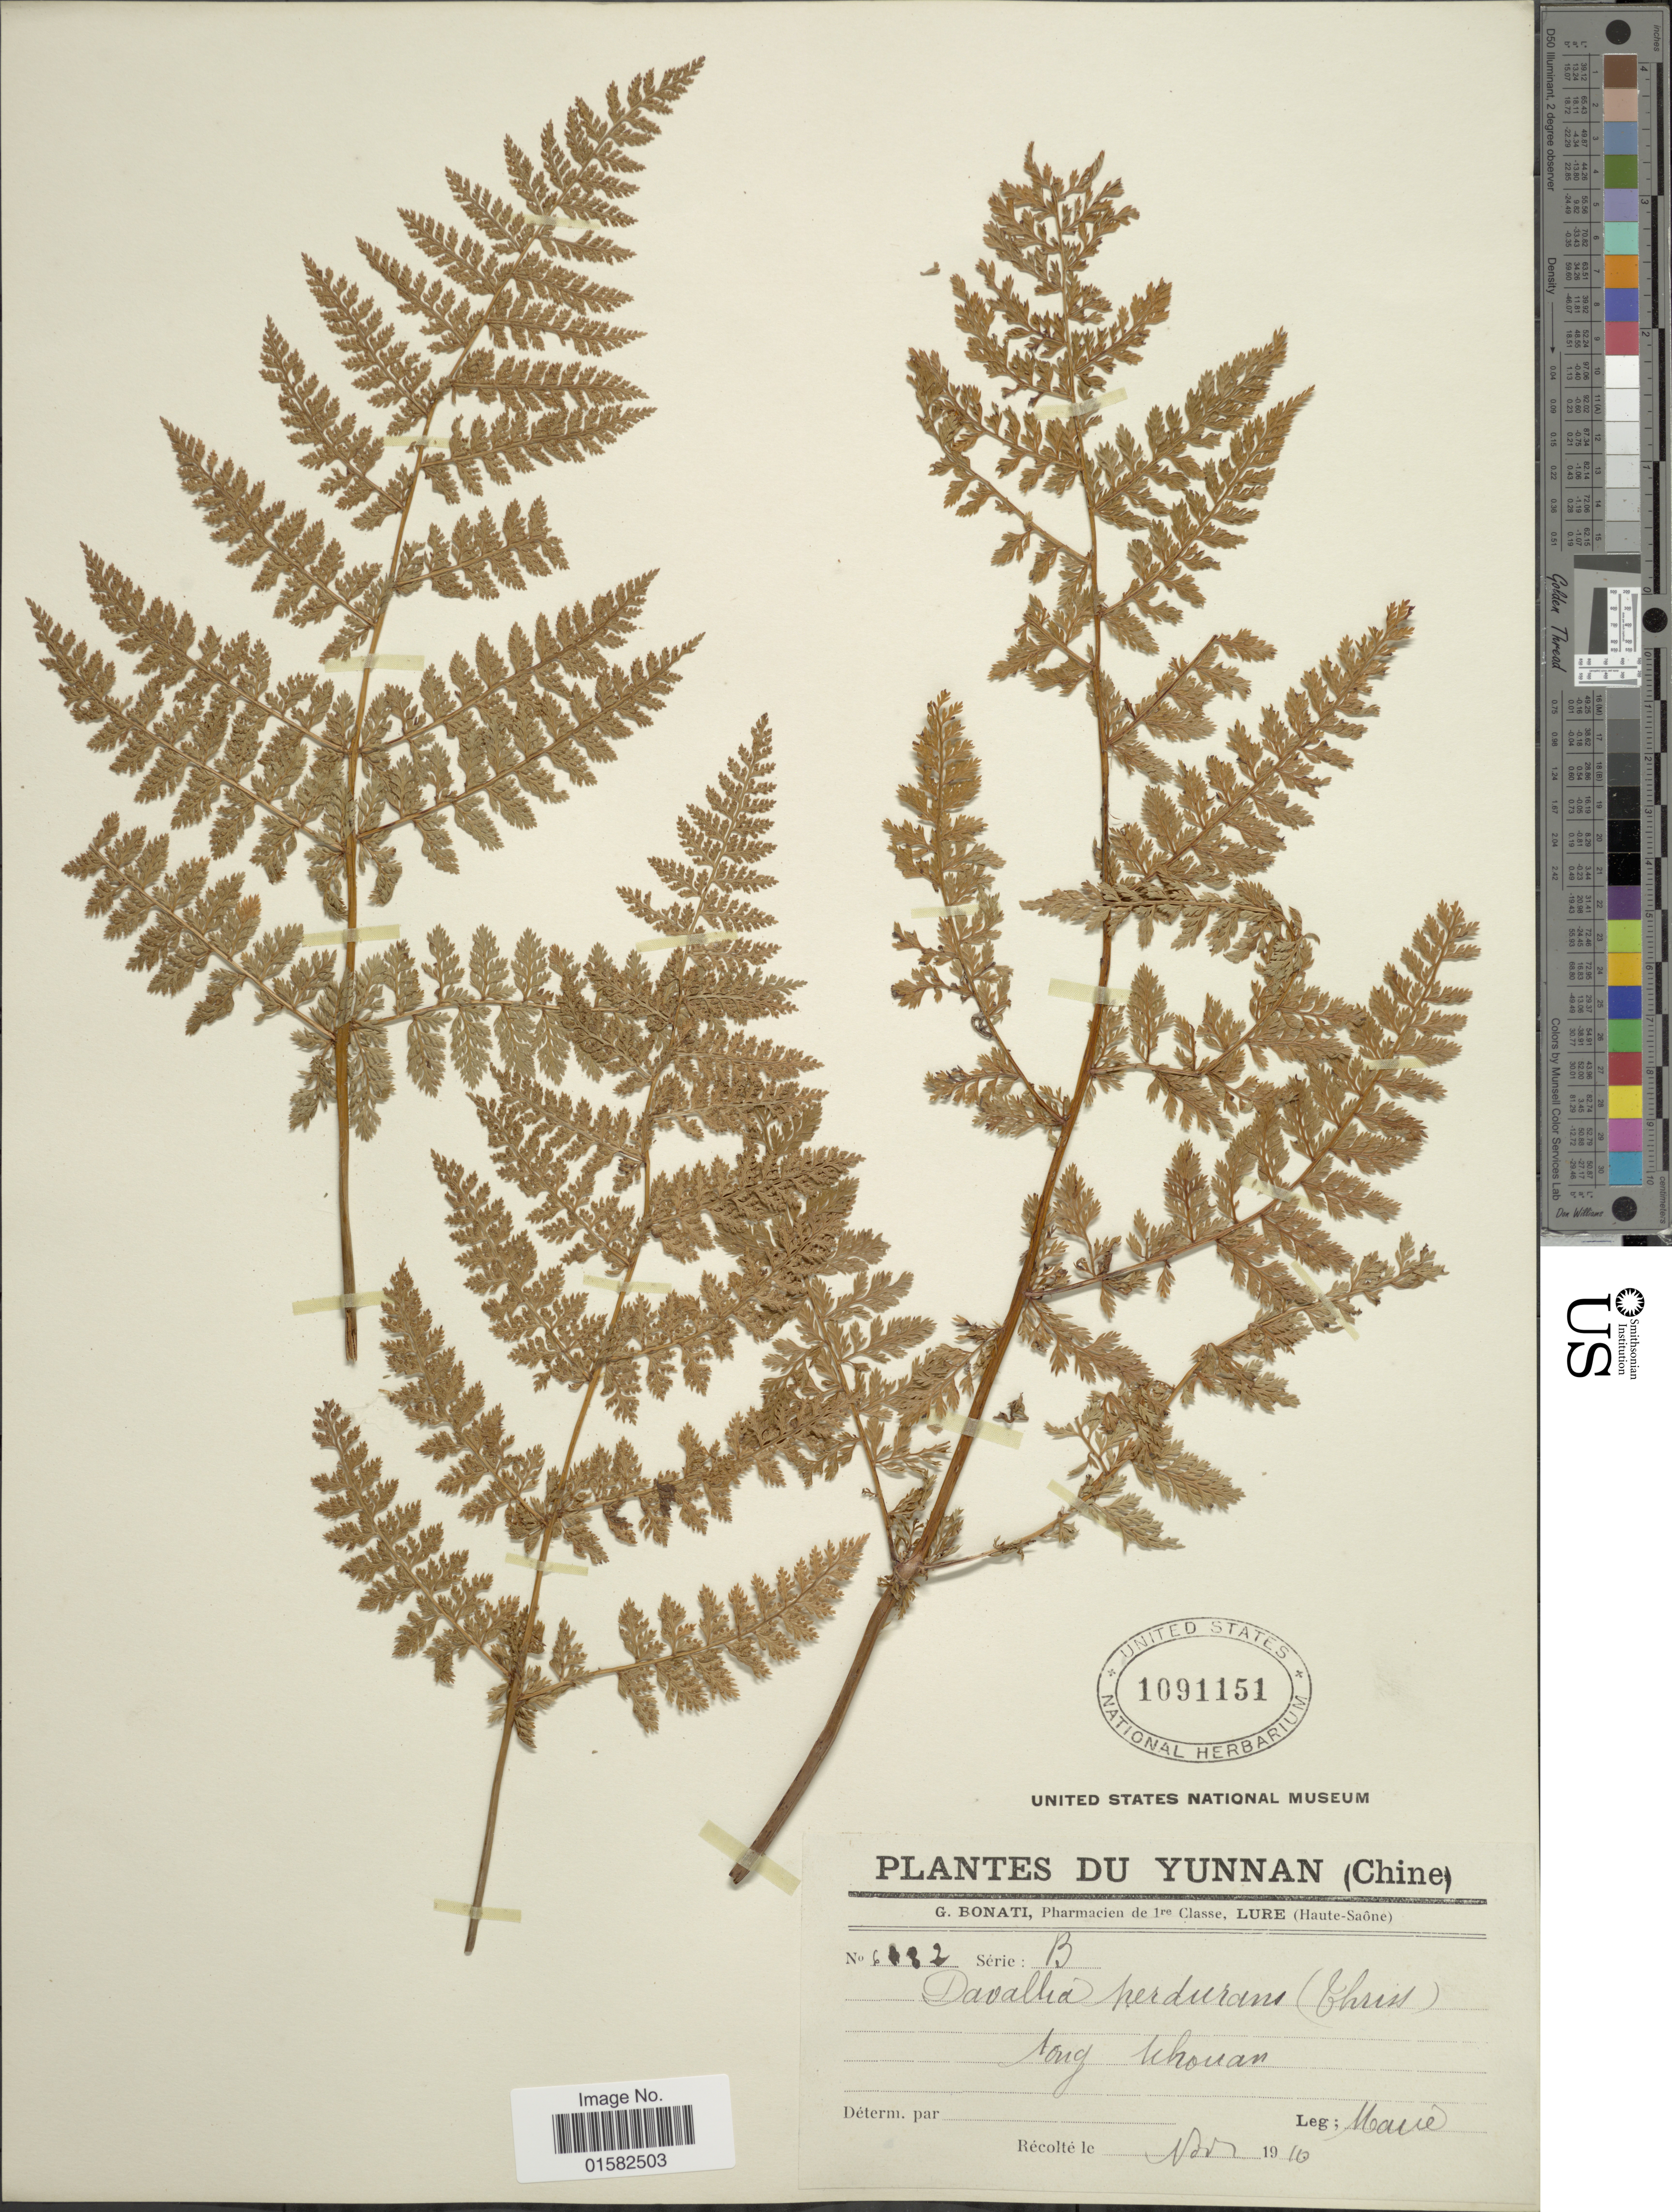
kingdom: Plantae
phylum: Tracheophyta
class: Polypodiopsida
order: Polypodiales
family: Davalliaceae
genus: Araiostegiella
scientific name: Araiostegiella perdurans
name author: (Christ) M. Kato & Tsutsumi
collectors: Maire, --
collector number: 682*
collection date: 1910-11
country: China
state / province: Yunnan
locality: Tong Khonan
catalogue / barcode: US 1091151